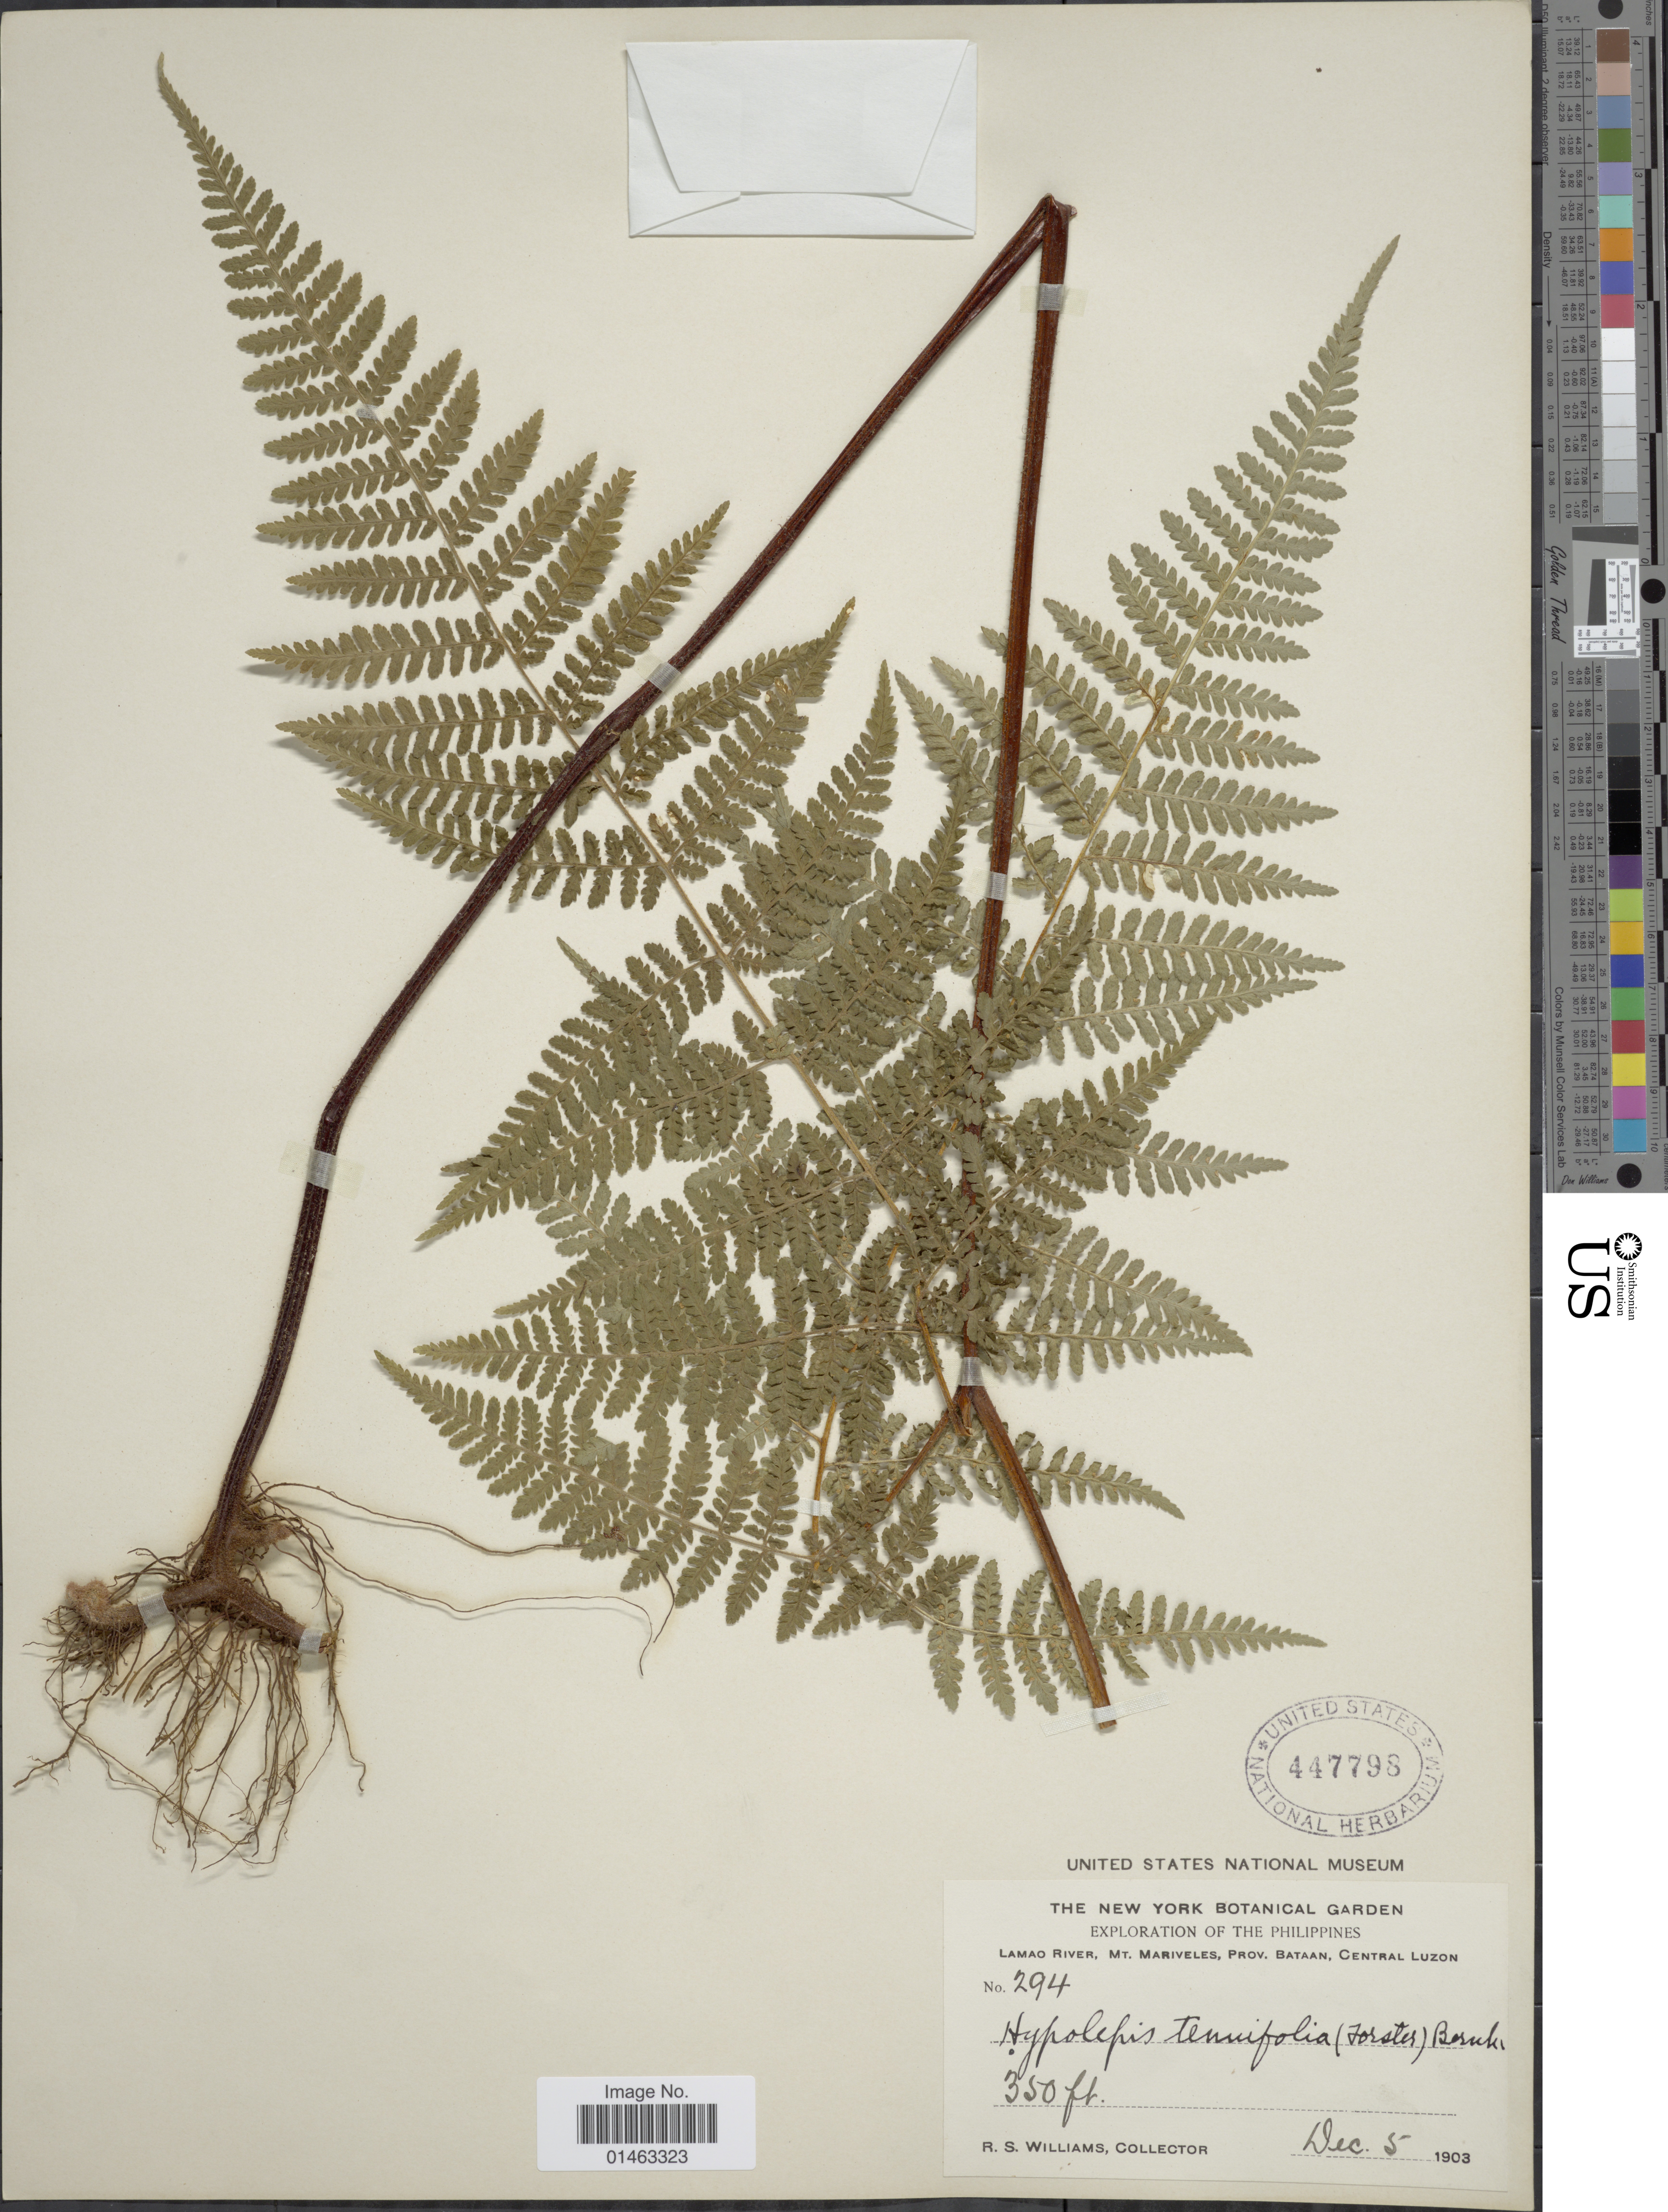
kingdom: Plantae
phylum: Tracheophyta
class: Polypodiopsida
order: Polypodiales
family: Dennstaedtiaceae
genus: Hypolepis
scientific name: Hypolepis tenuifolia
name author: (G. Forst.) Bernh.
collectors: R. S. Williams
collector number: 294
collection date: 1903-12-05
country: Philippines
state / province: Central Luzon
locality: Lamao River, Mt. Mariveles, Prov. Bataan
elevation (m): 107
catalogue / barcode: US 447798